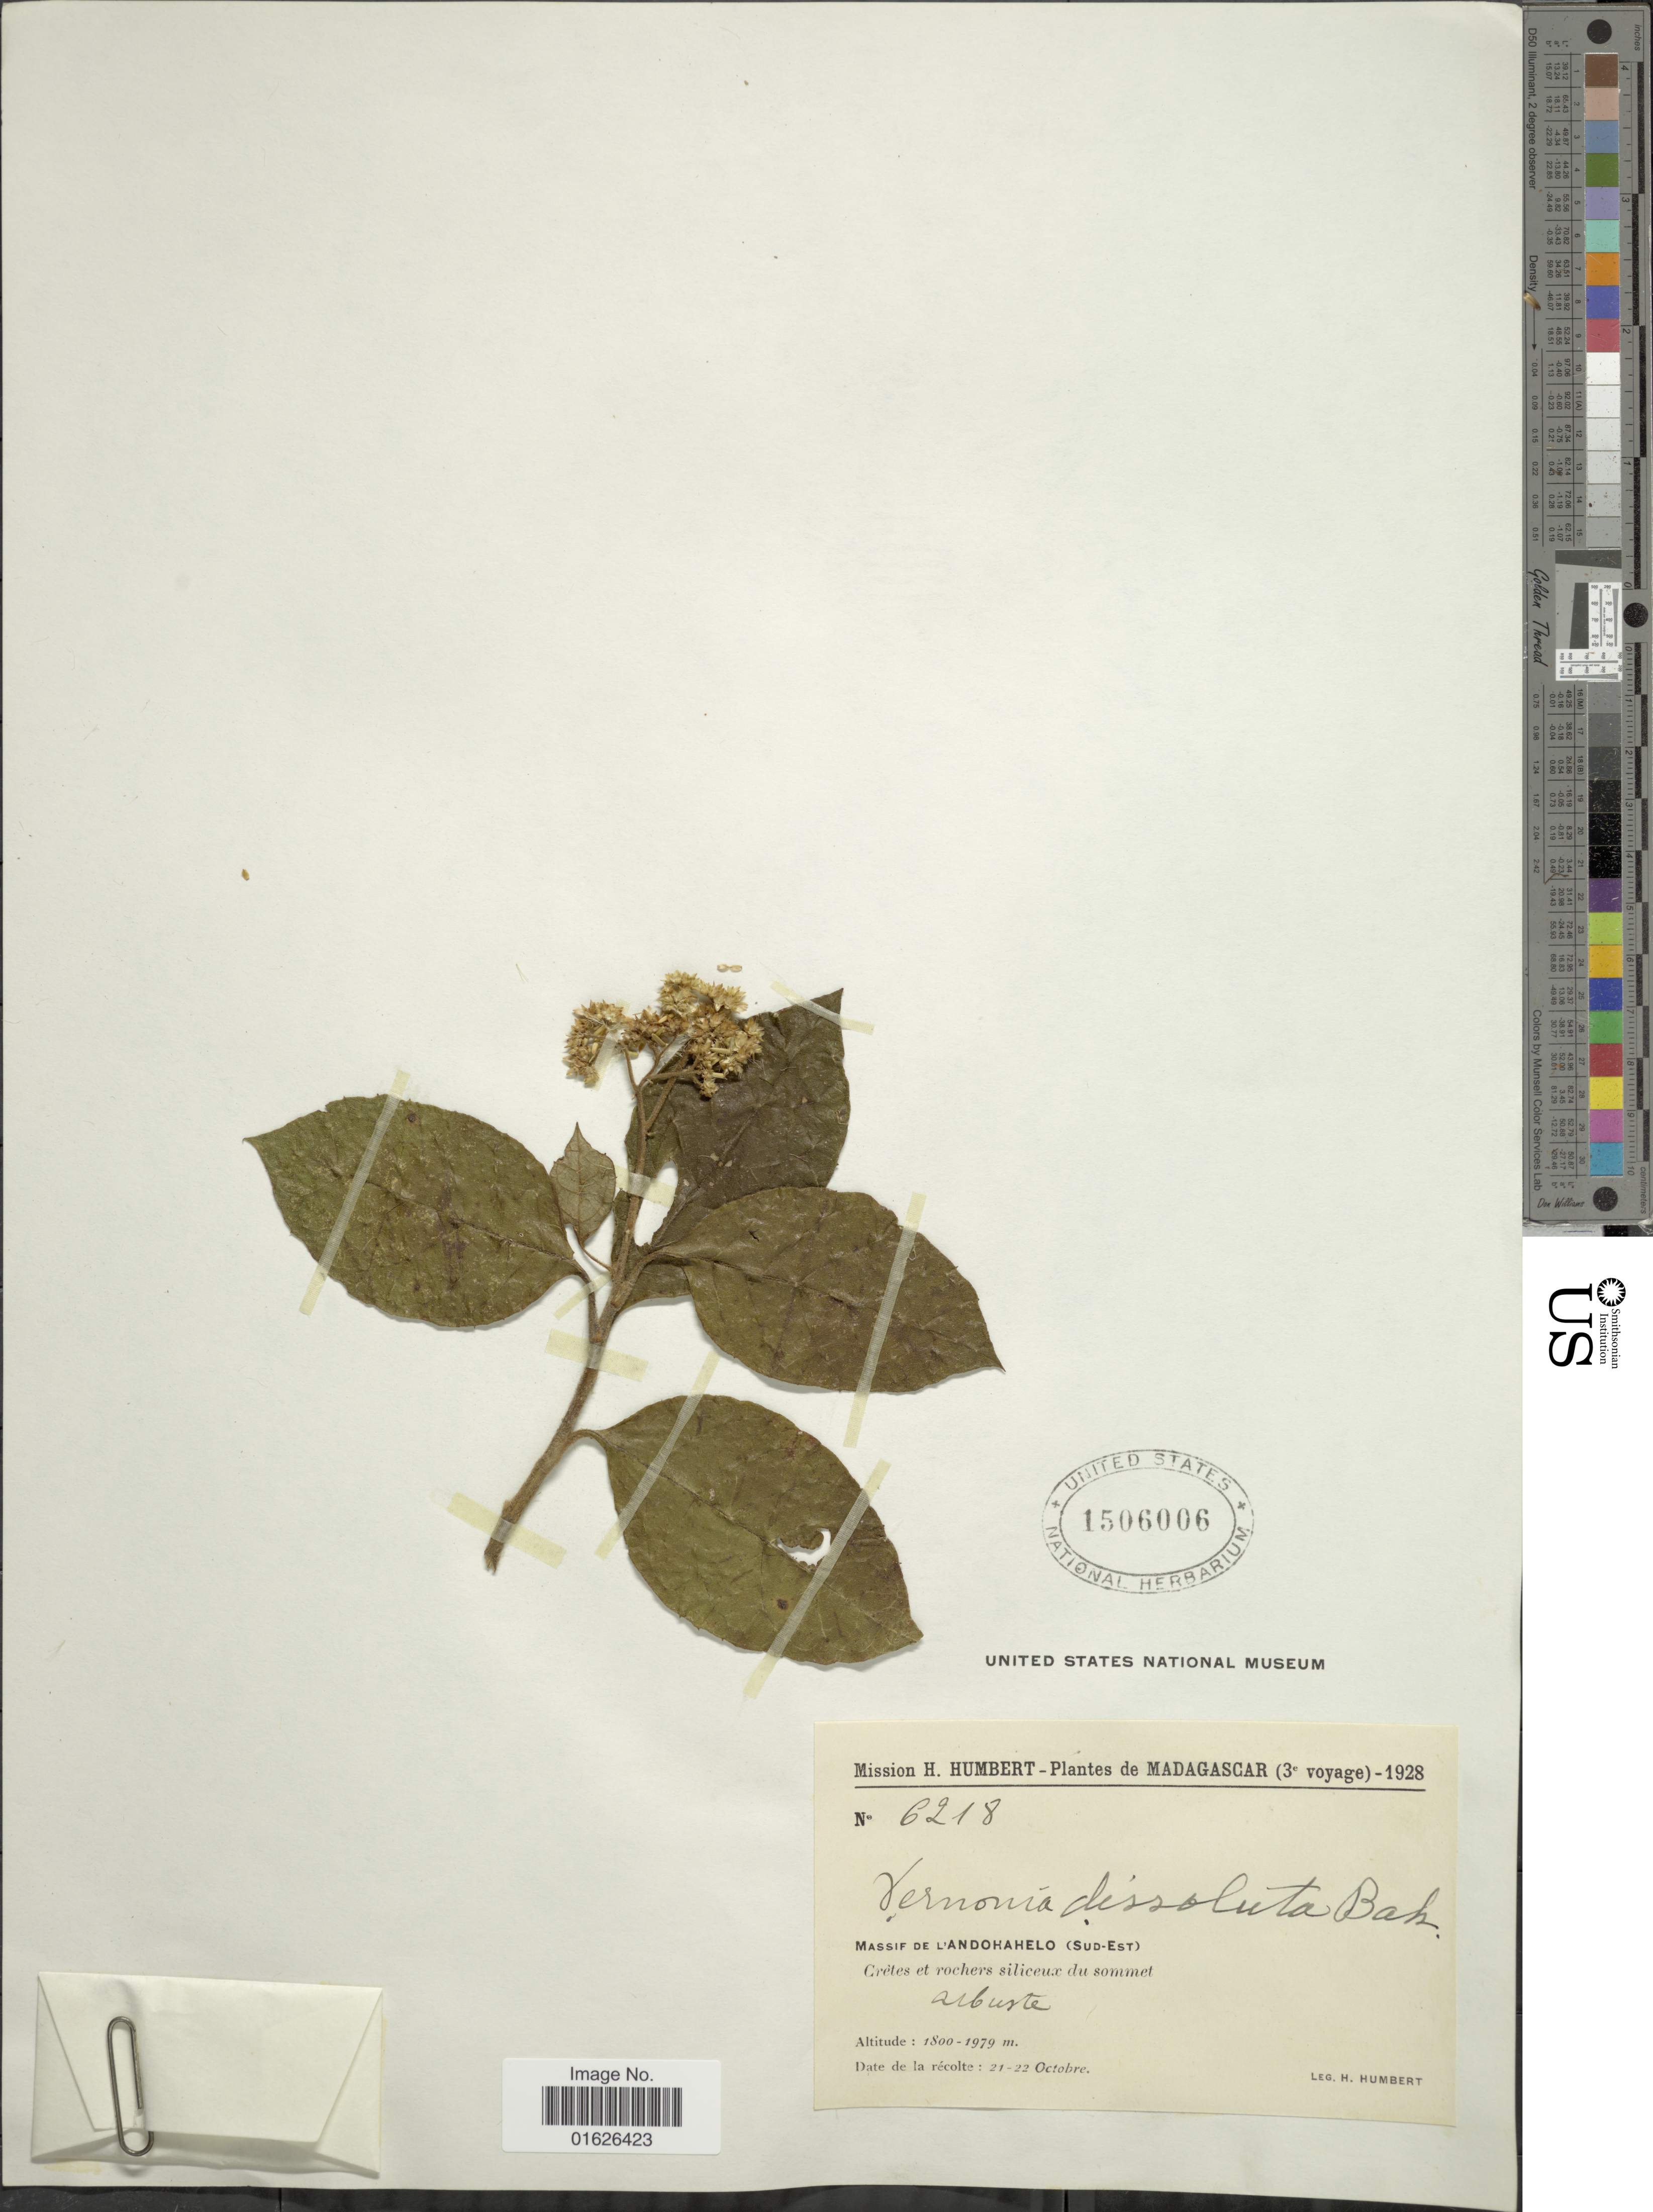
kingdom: Plantae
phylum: Tracheophyta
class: Magnoliopsida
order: Asterales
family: Asteraceae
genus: Gymnanthemum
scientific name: Gymnanthemum dissolutum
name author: (Baker) H. Rob.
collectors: H. Humbert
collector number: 6218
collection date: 1928-10-21/1928-10-22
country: Madagascar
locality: Massif de L'Andohahelo ( Sud - Est ), Cretes et rochers siliceux du sommet.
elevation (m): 1800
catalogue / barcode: US 1506006